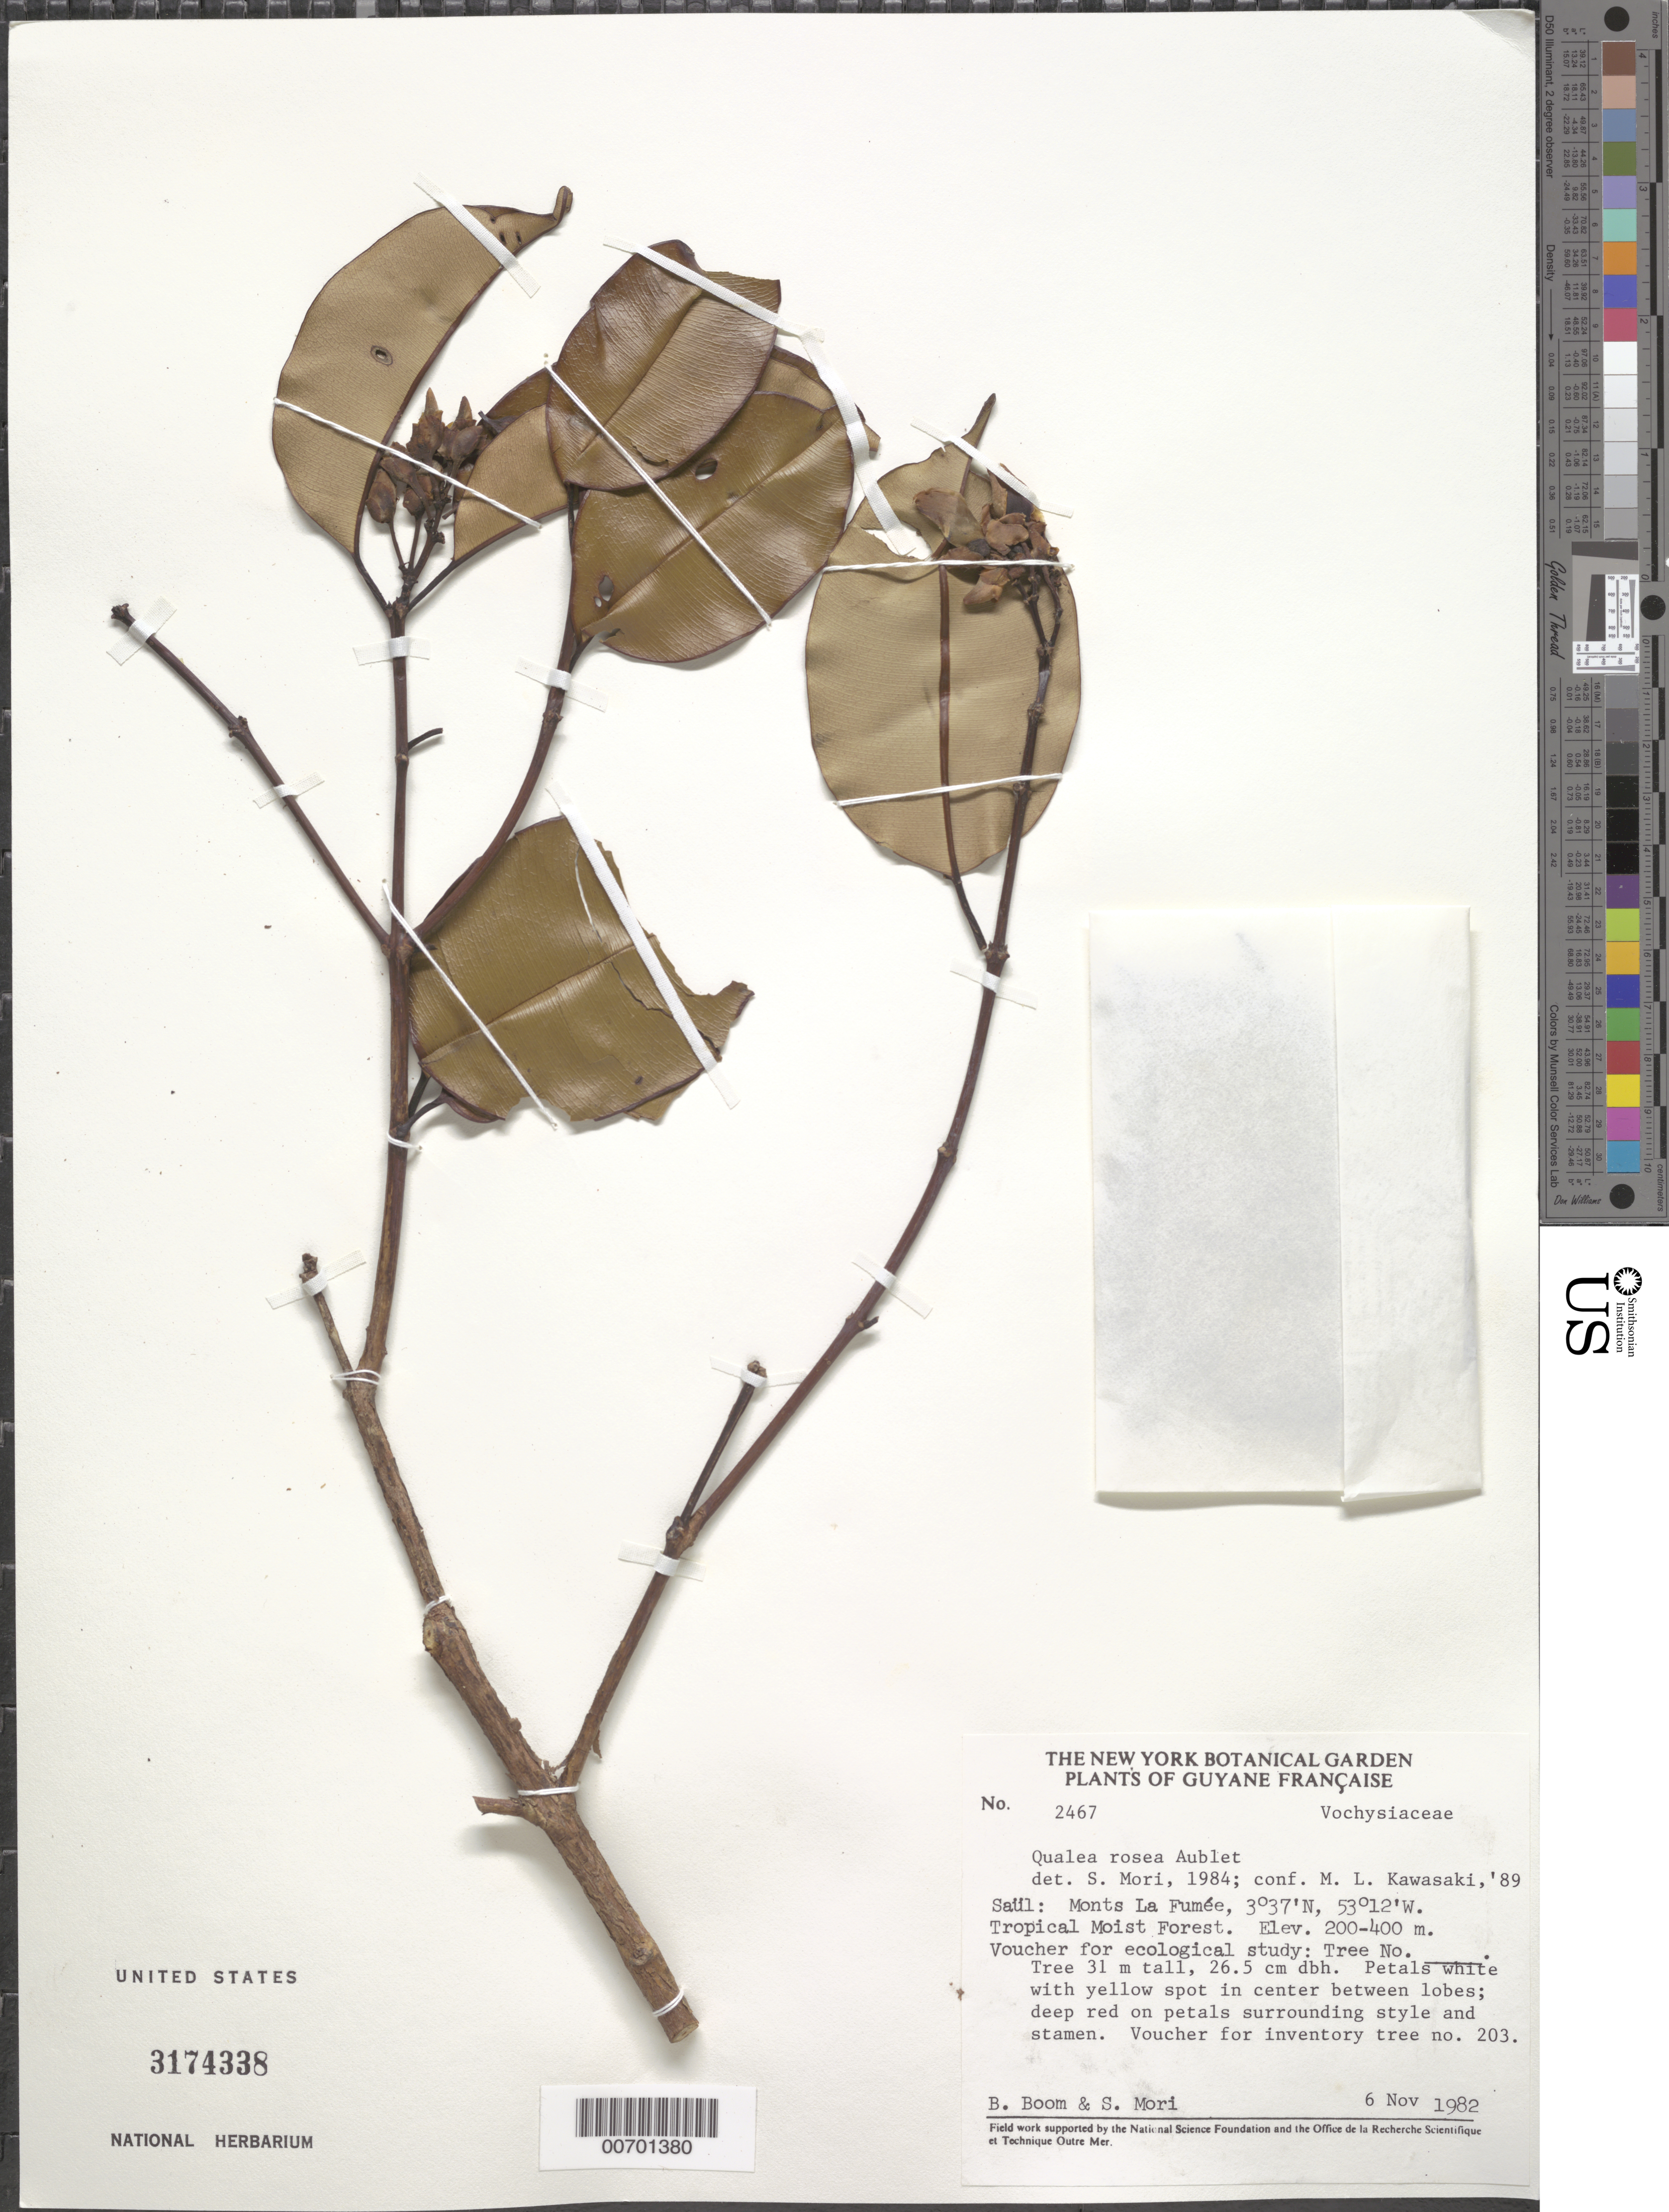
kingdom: Plantae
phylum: Tracheophyta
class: Magnoliopsida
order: Myrtales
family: Vochysiaceae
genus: Qualea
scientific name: Qualea rosea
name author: Aubl.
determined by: Kawasaki, María L.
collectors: B. M. Boom & S. Mori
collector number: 2467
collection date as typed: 6-Nov-82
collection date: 1982-11-06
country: French Guiana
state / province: Saint-Laurent-du-Maroni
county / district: Saül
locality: Monts La Fumée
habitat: Tropical moist forest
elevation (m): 200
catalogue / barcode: US 3174338